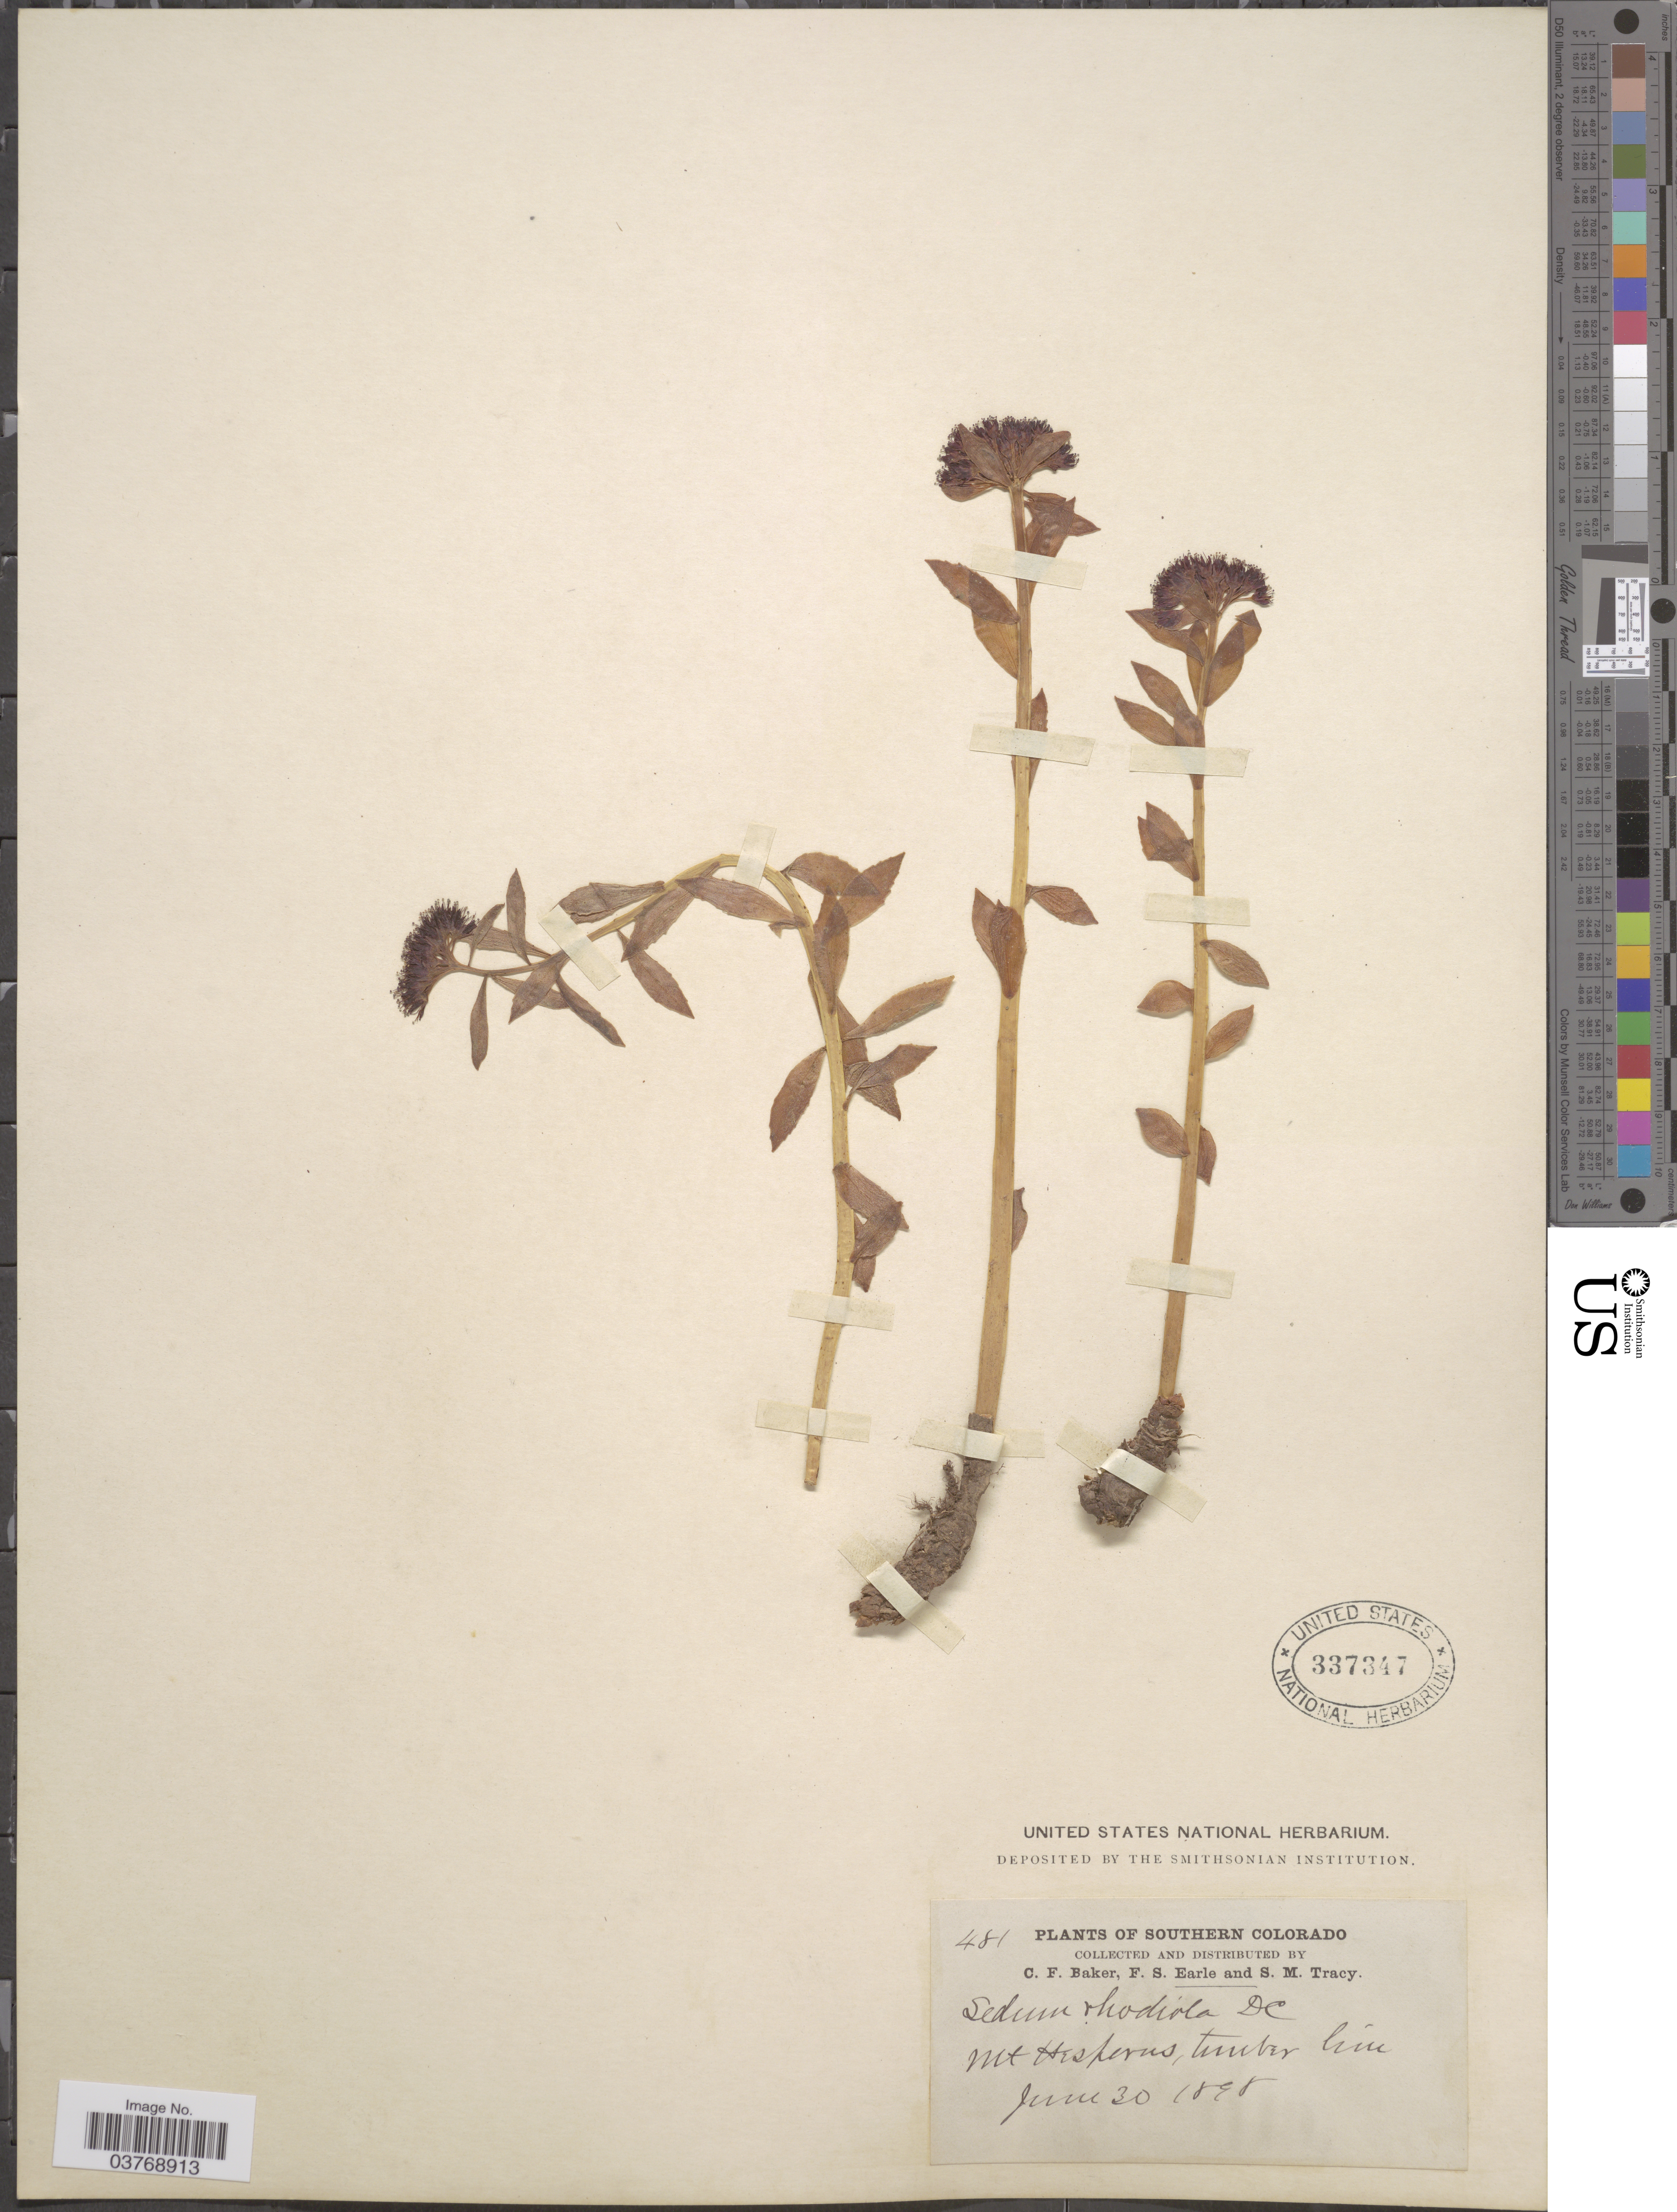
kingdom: Plantae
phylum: Tracheophyta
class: Magnoliopsida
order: Saxifragales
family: Crassulaceae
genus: Rhodiola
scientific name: Rhodiola integrifolia subsp. integrifolia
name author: Raf.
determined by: Strong, Mark T., (BOT), Smithsonian Institution - National Museum of Natural History (UNITED STATES)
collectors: C. F. Baker, F. S. Earle & S. M. Tracy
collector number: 481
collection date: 1898-06-30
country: United States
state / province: Colorado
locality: Southern Colorado. Mt Hesperus, timber line.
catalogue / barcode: US 337347